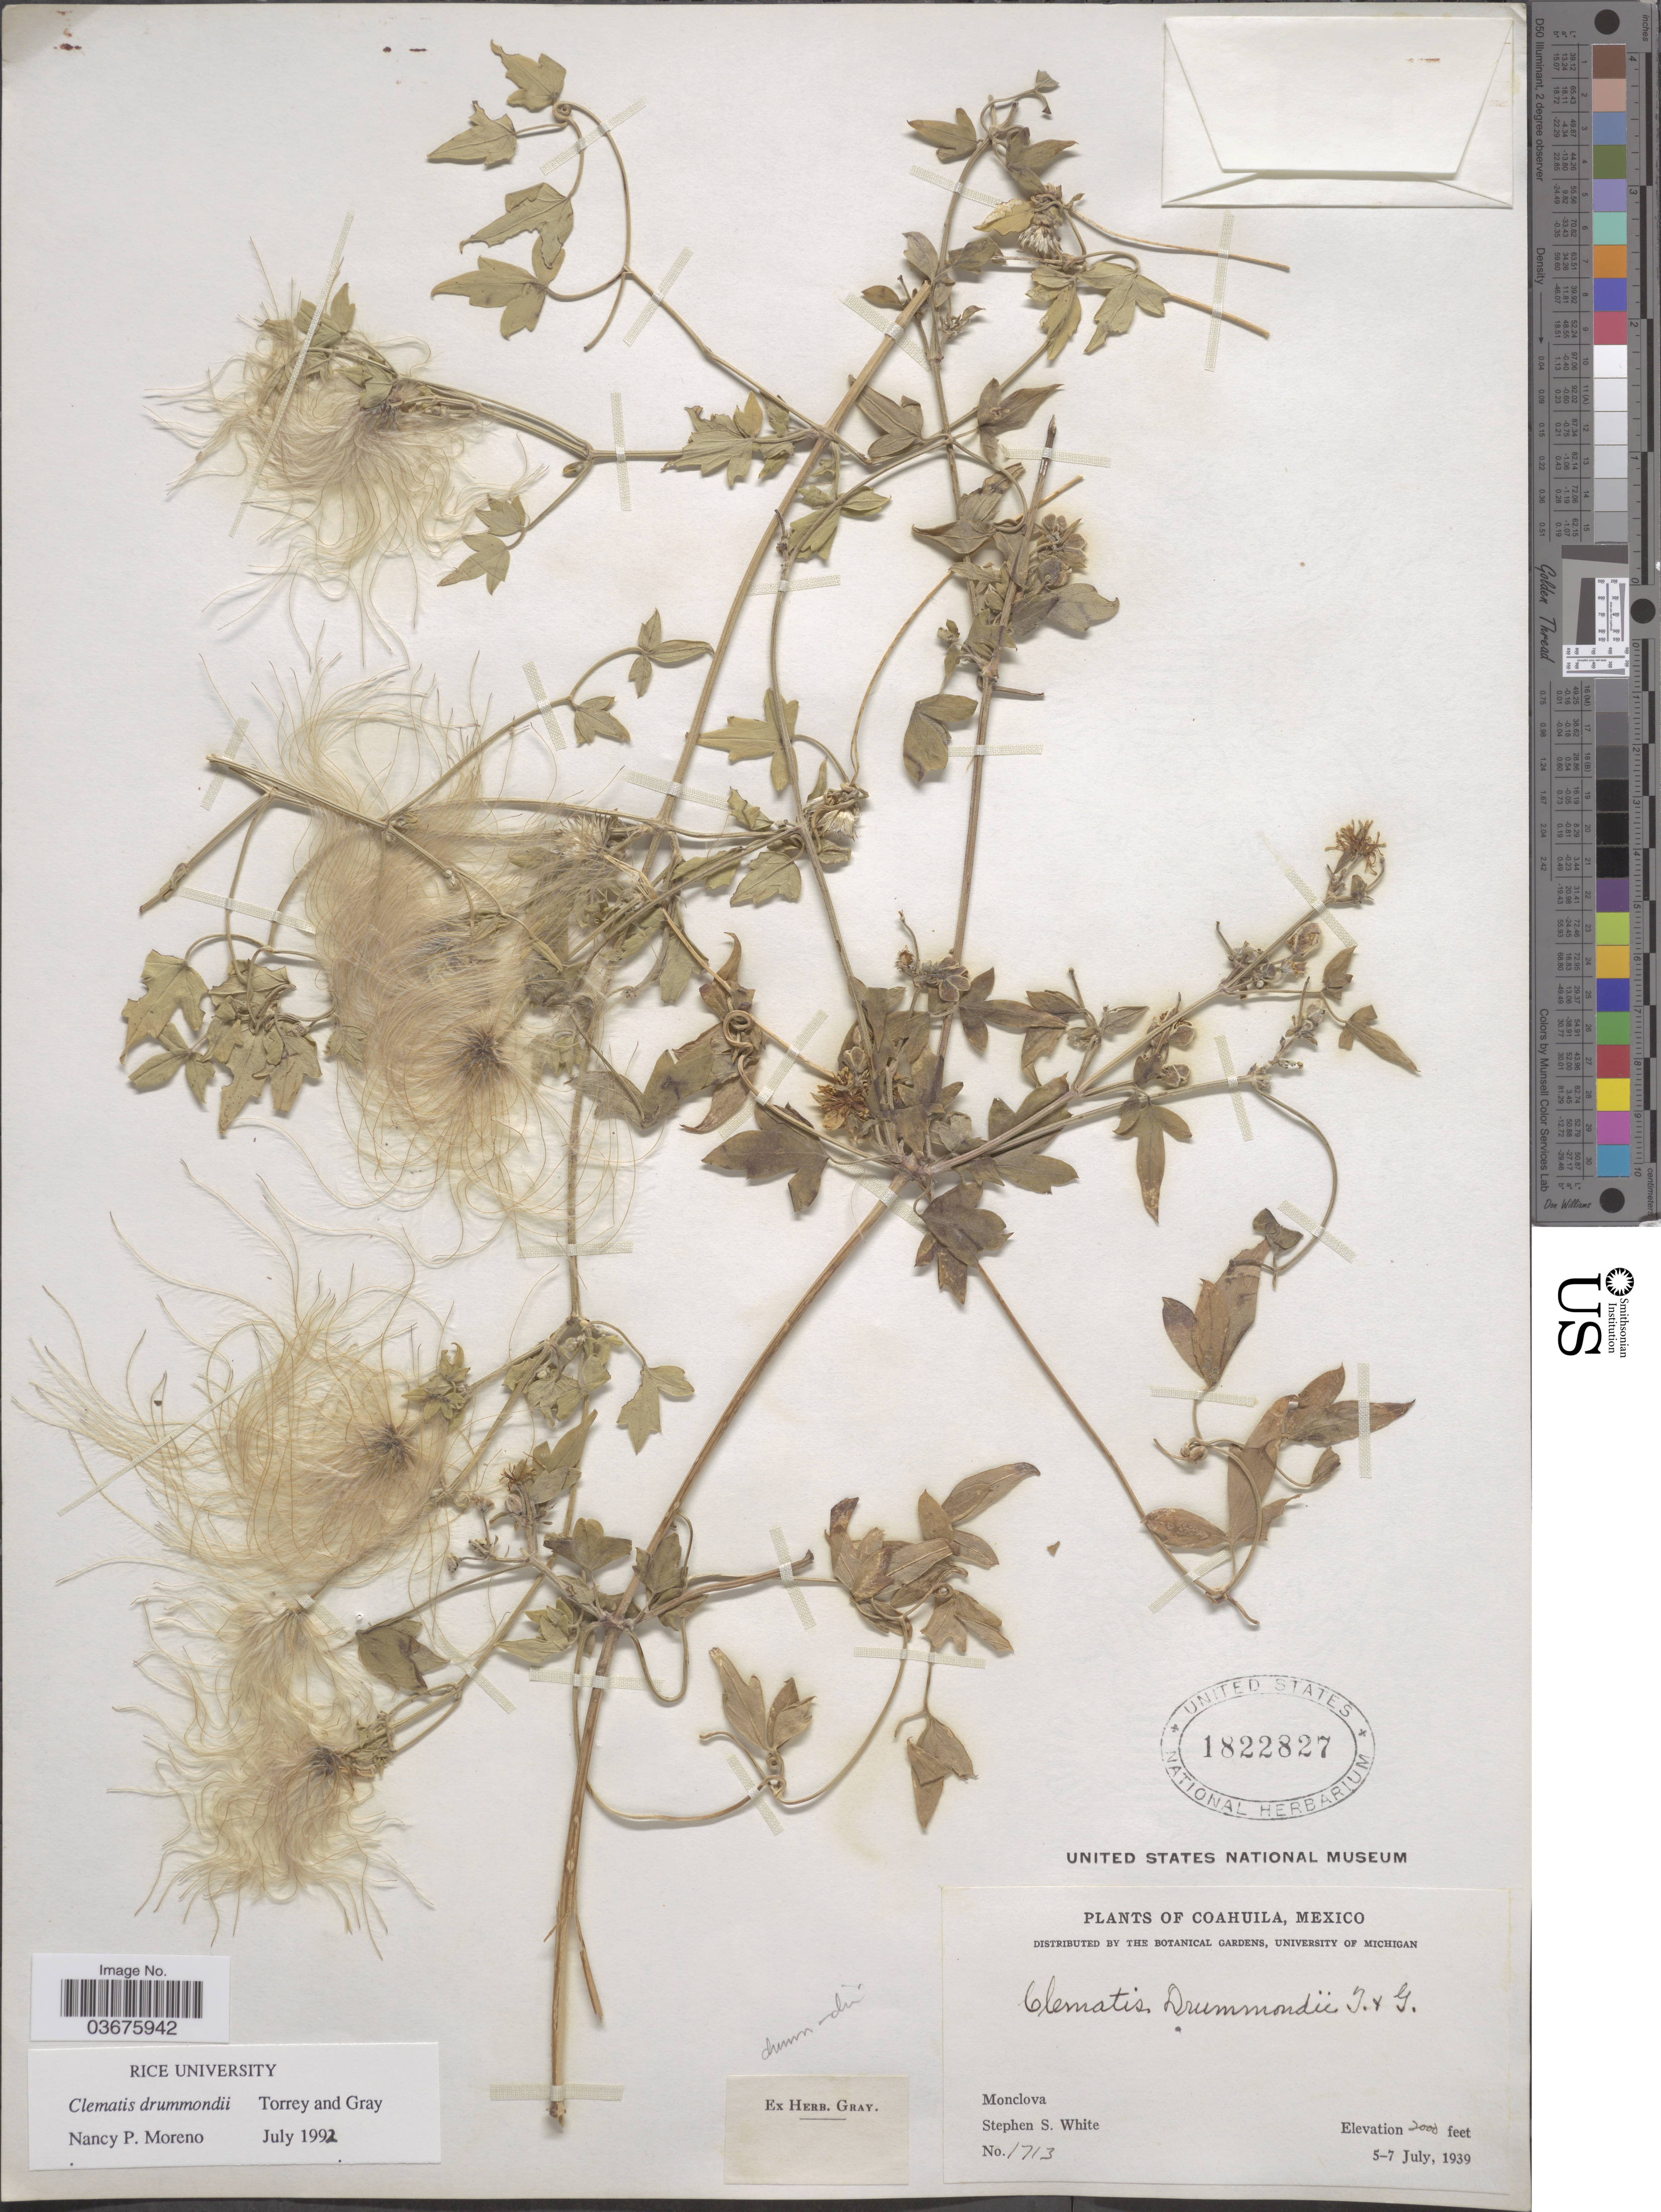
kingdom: Plantae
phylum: Tracheophyta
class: Magnoliopsida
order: Ranunculales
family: Ranunculaceae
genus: Clematis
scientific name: Clematis drummondii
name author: Torr. & A. Gray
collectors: S. S. White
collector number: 1713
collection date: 1939-07-05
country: Mexico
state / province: Coahuila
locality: Monclova.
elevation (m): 610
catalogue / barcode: US 1822827